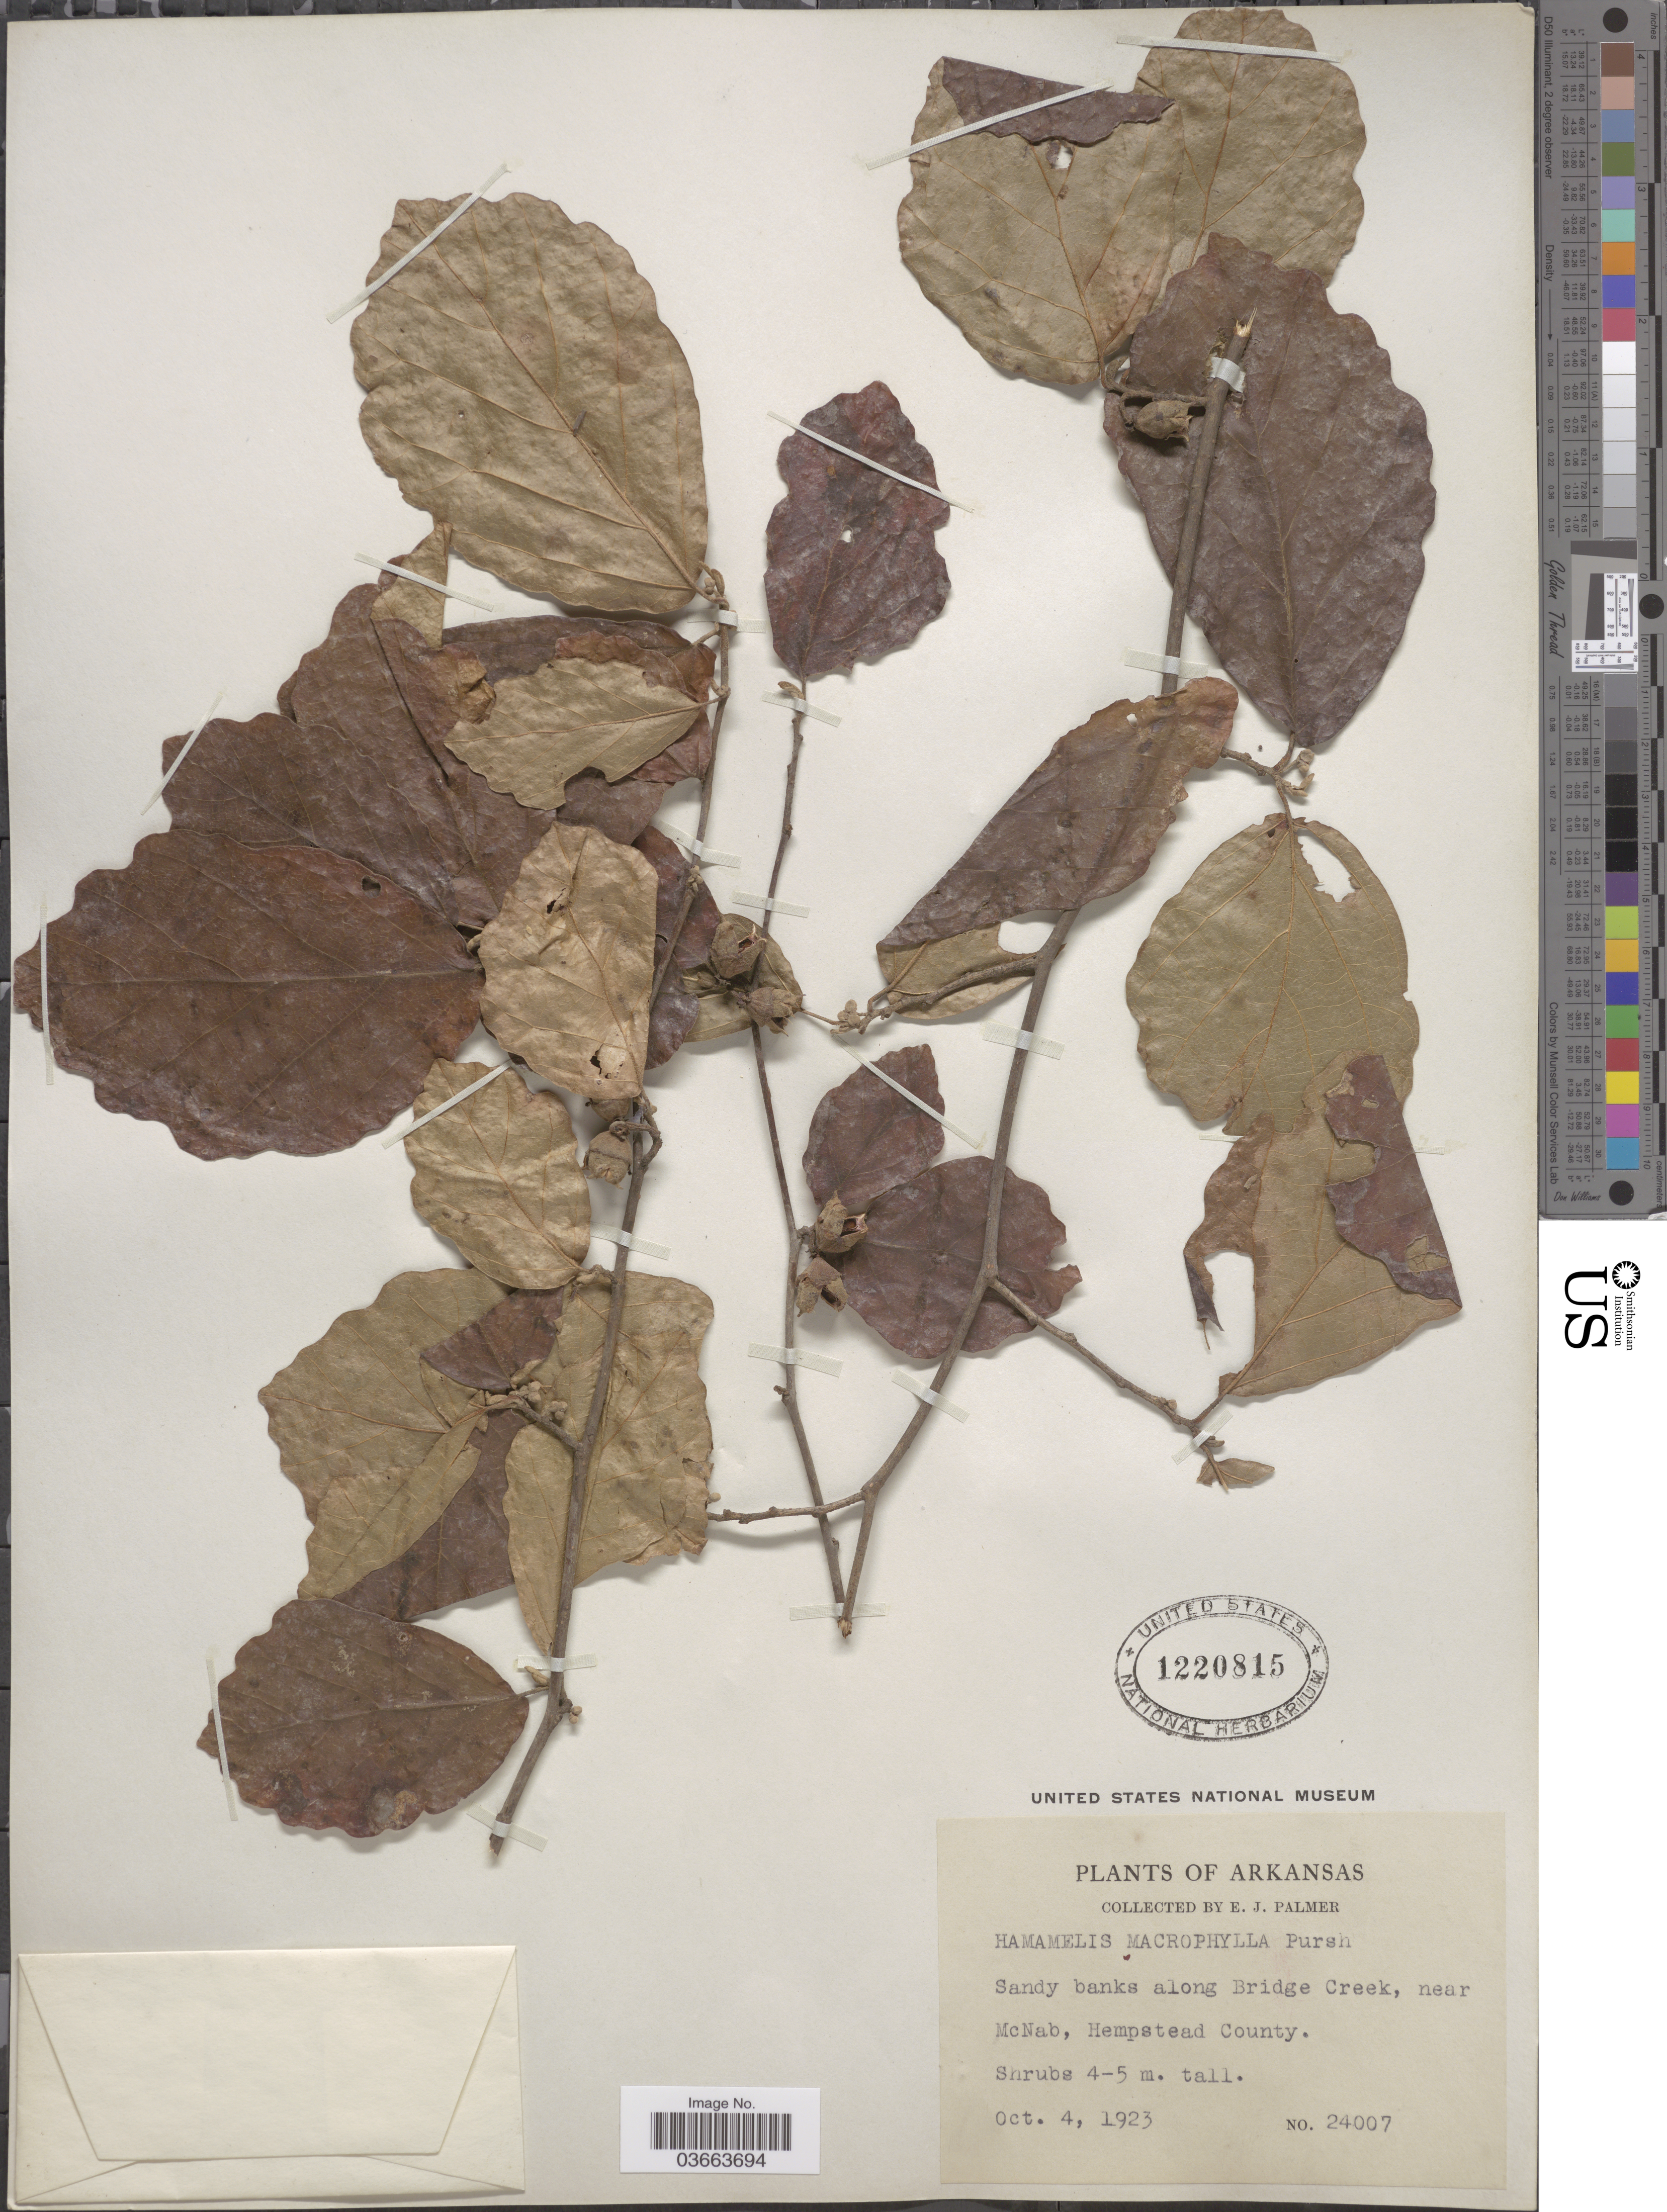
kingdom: Plantae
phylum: Tracheophyta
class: Magnoliopsida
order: Saxifragales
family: Hamamelidaceae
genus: Hamamelis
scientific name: Hamamelis virginiana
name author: L.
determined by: Strong, Mark T., (BOT), Smithsonian Institution - National Museum of Natural History (UNITED STATES)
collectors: E. J. Palmer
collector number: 24007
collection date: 1923-10-04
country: United States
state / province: Arkansas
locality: Sandy banks along Bridge Creek, near McNab, Hempstead County.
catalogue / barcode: US 1220815